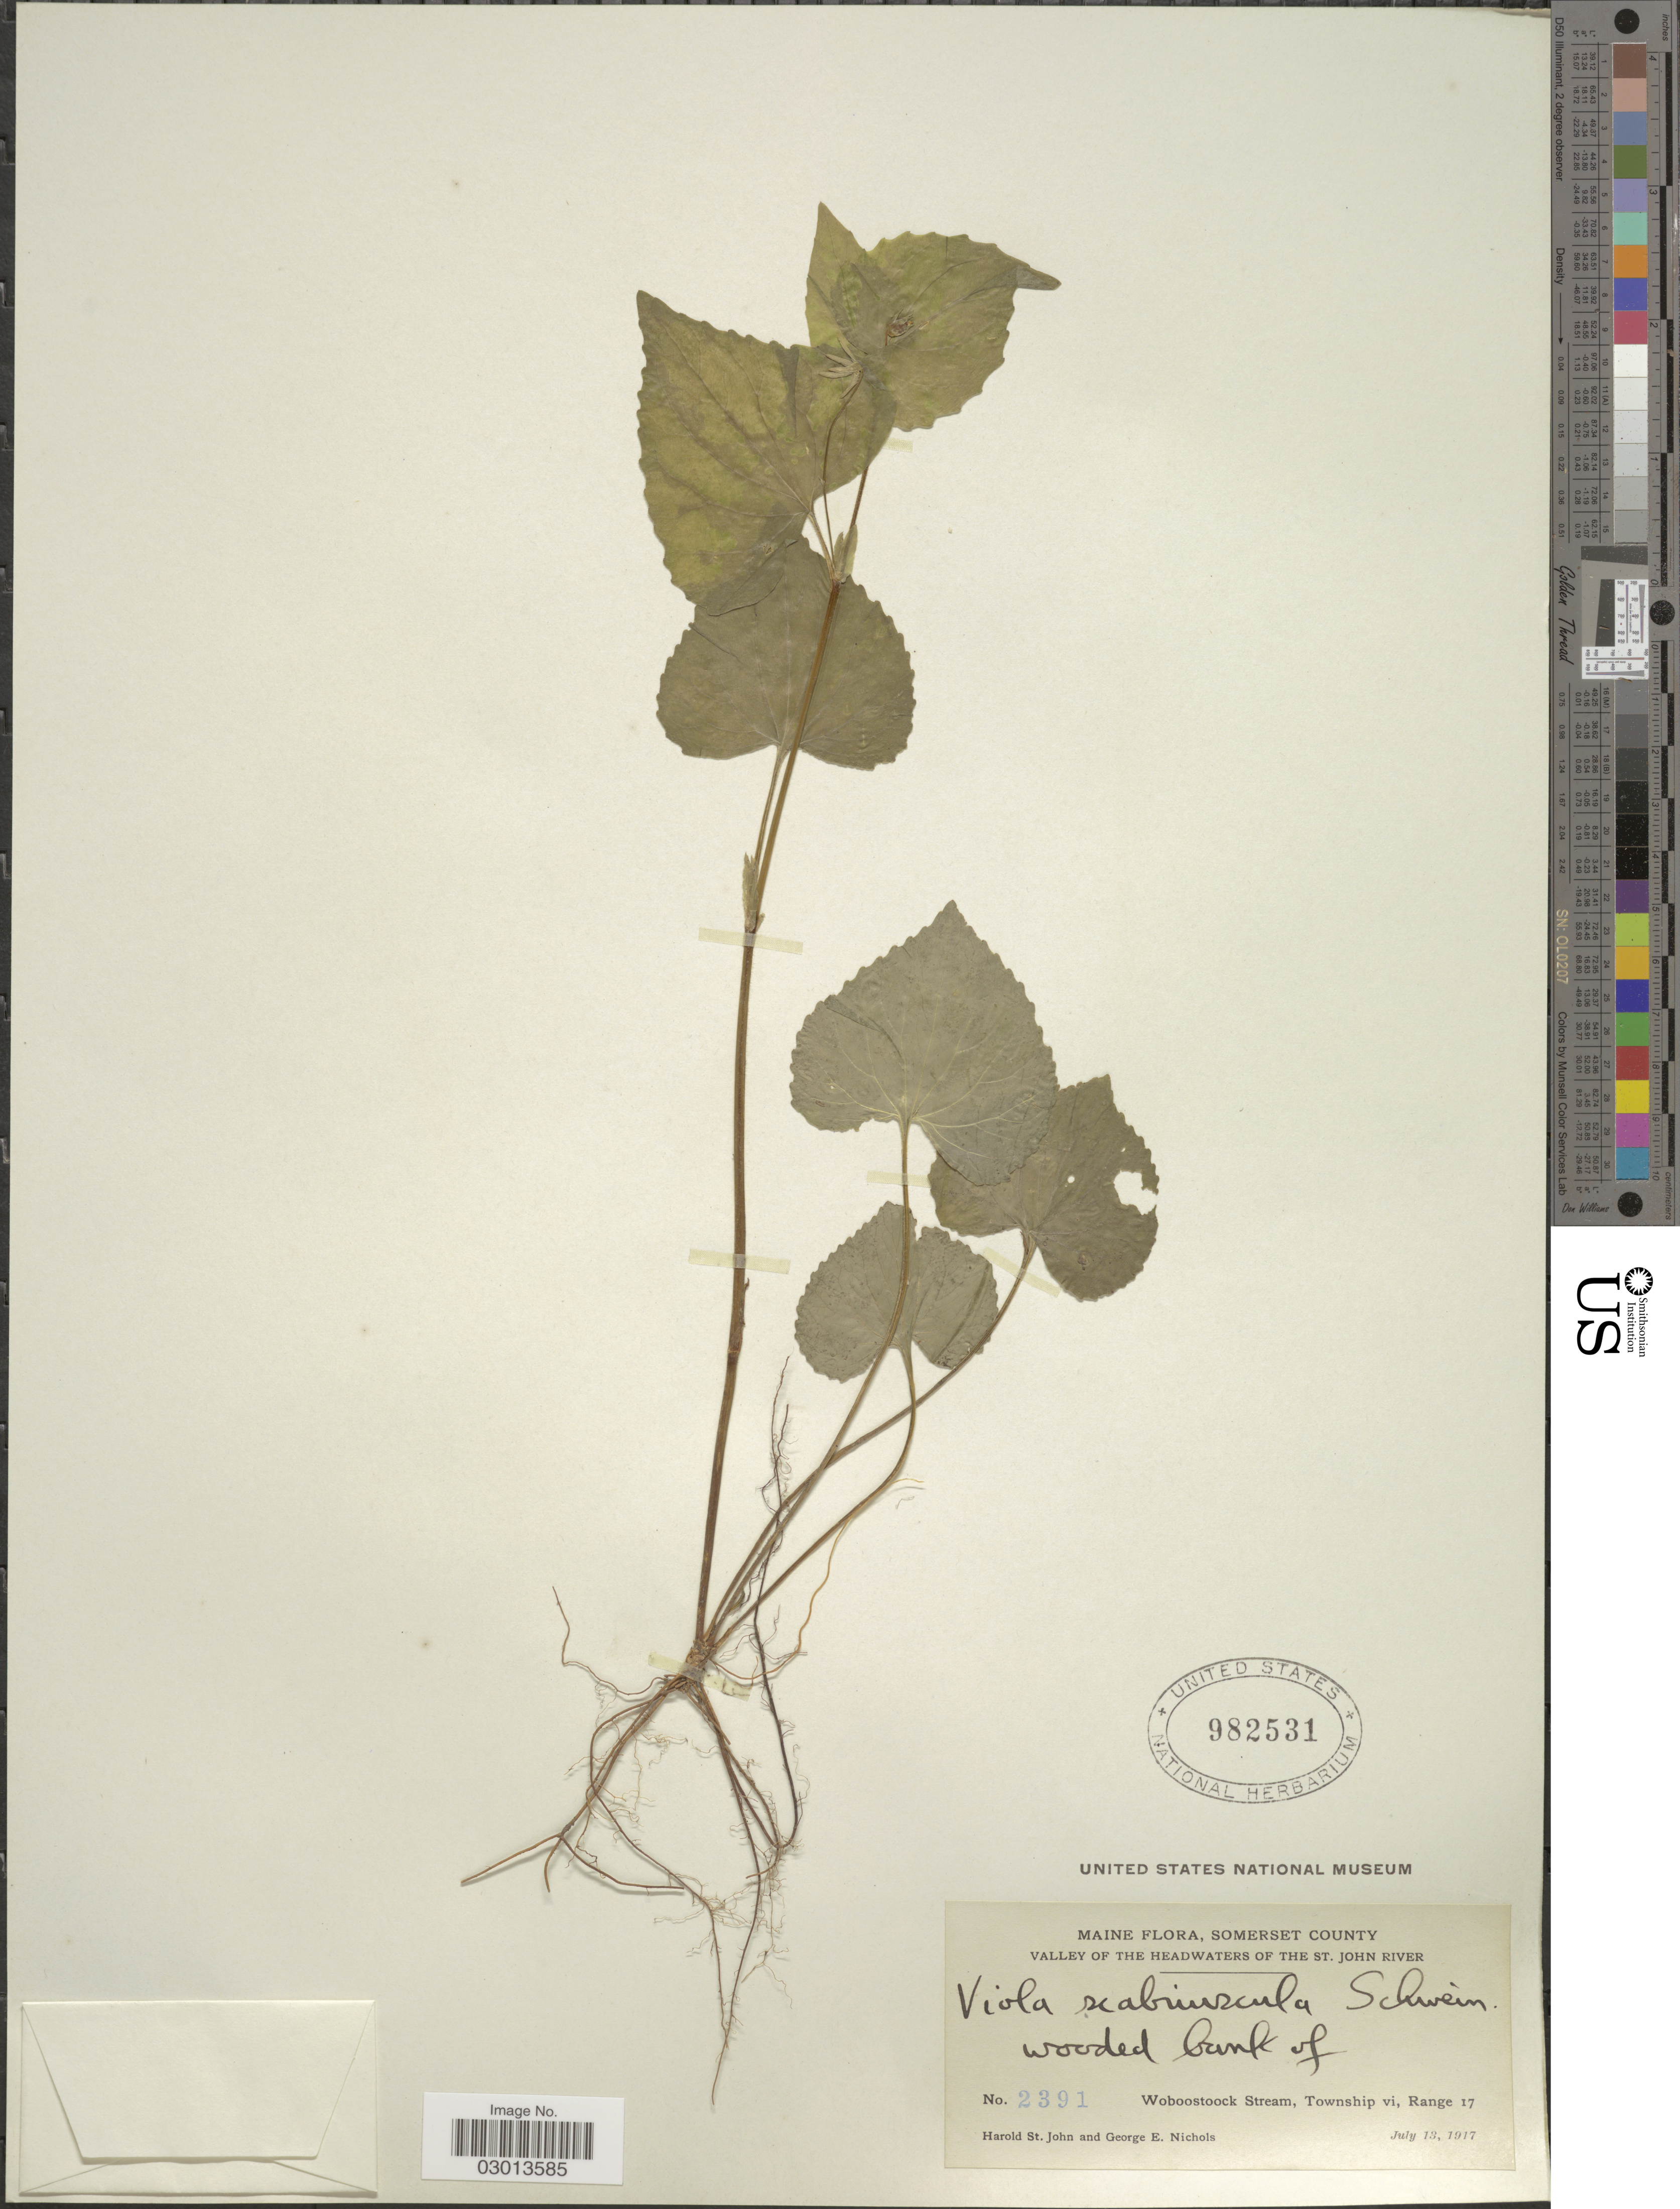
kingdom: Plantae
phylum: Tracheophyta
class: Magnoliopsida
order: Malpighiales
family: Violaceae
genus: Viola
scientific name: Viola pensylvanica var. leiocarpa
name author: (Fernald & Wiegand) Fernald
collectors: H. St. John & G. E. Nichols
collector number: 2391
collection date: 1917-07-13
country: United States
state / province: Maine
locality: Somerset County. Valley of the Headwaters of the St. John River. Wooded bank of Woboostoock Stream, Township vi, Range 17.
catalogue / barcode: US 982531